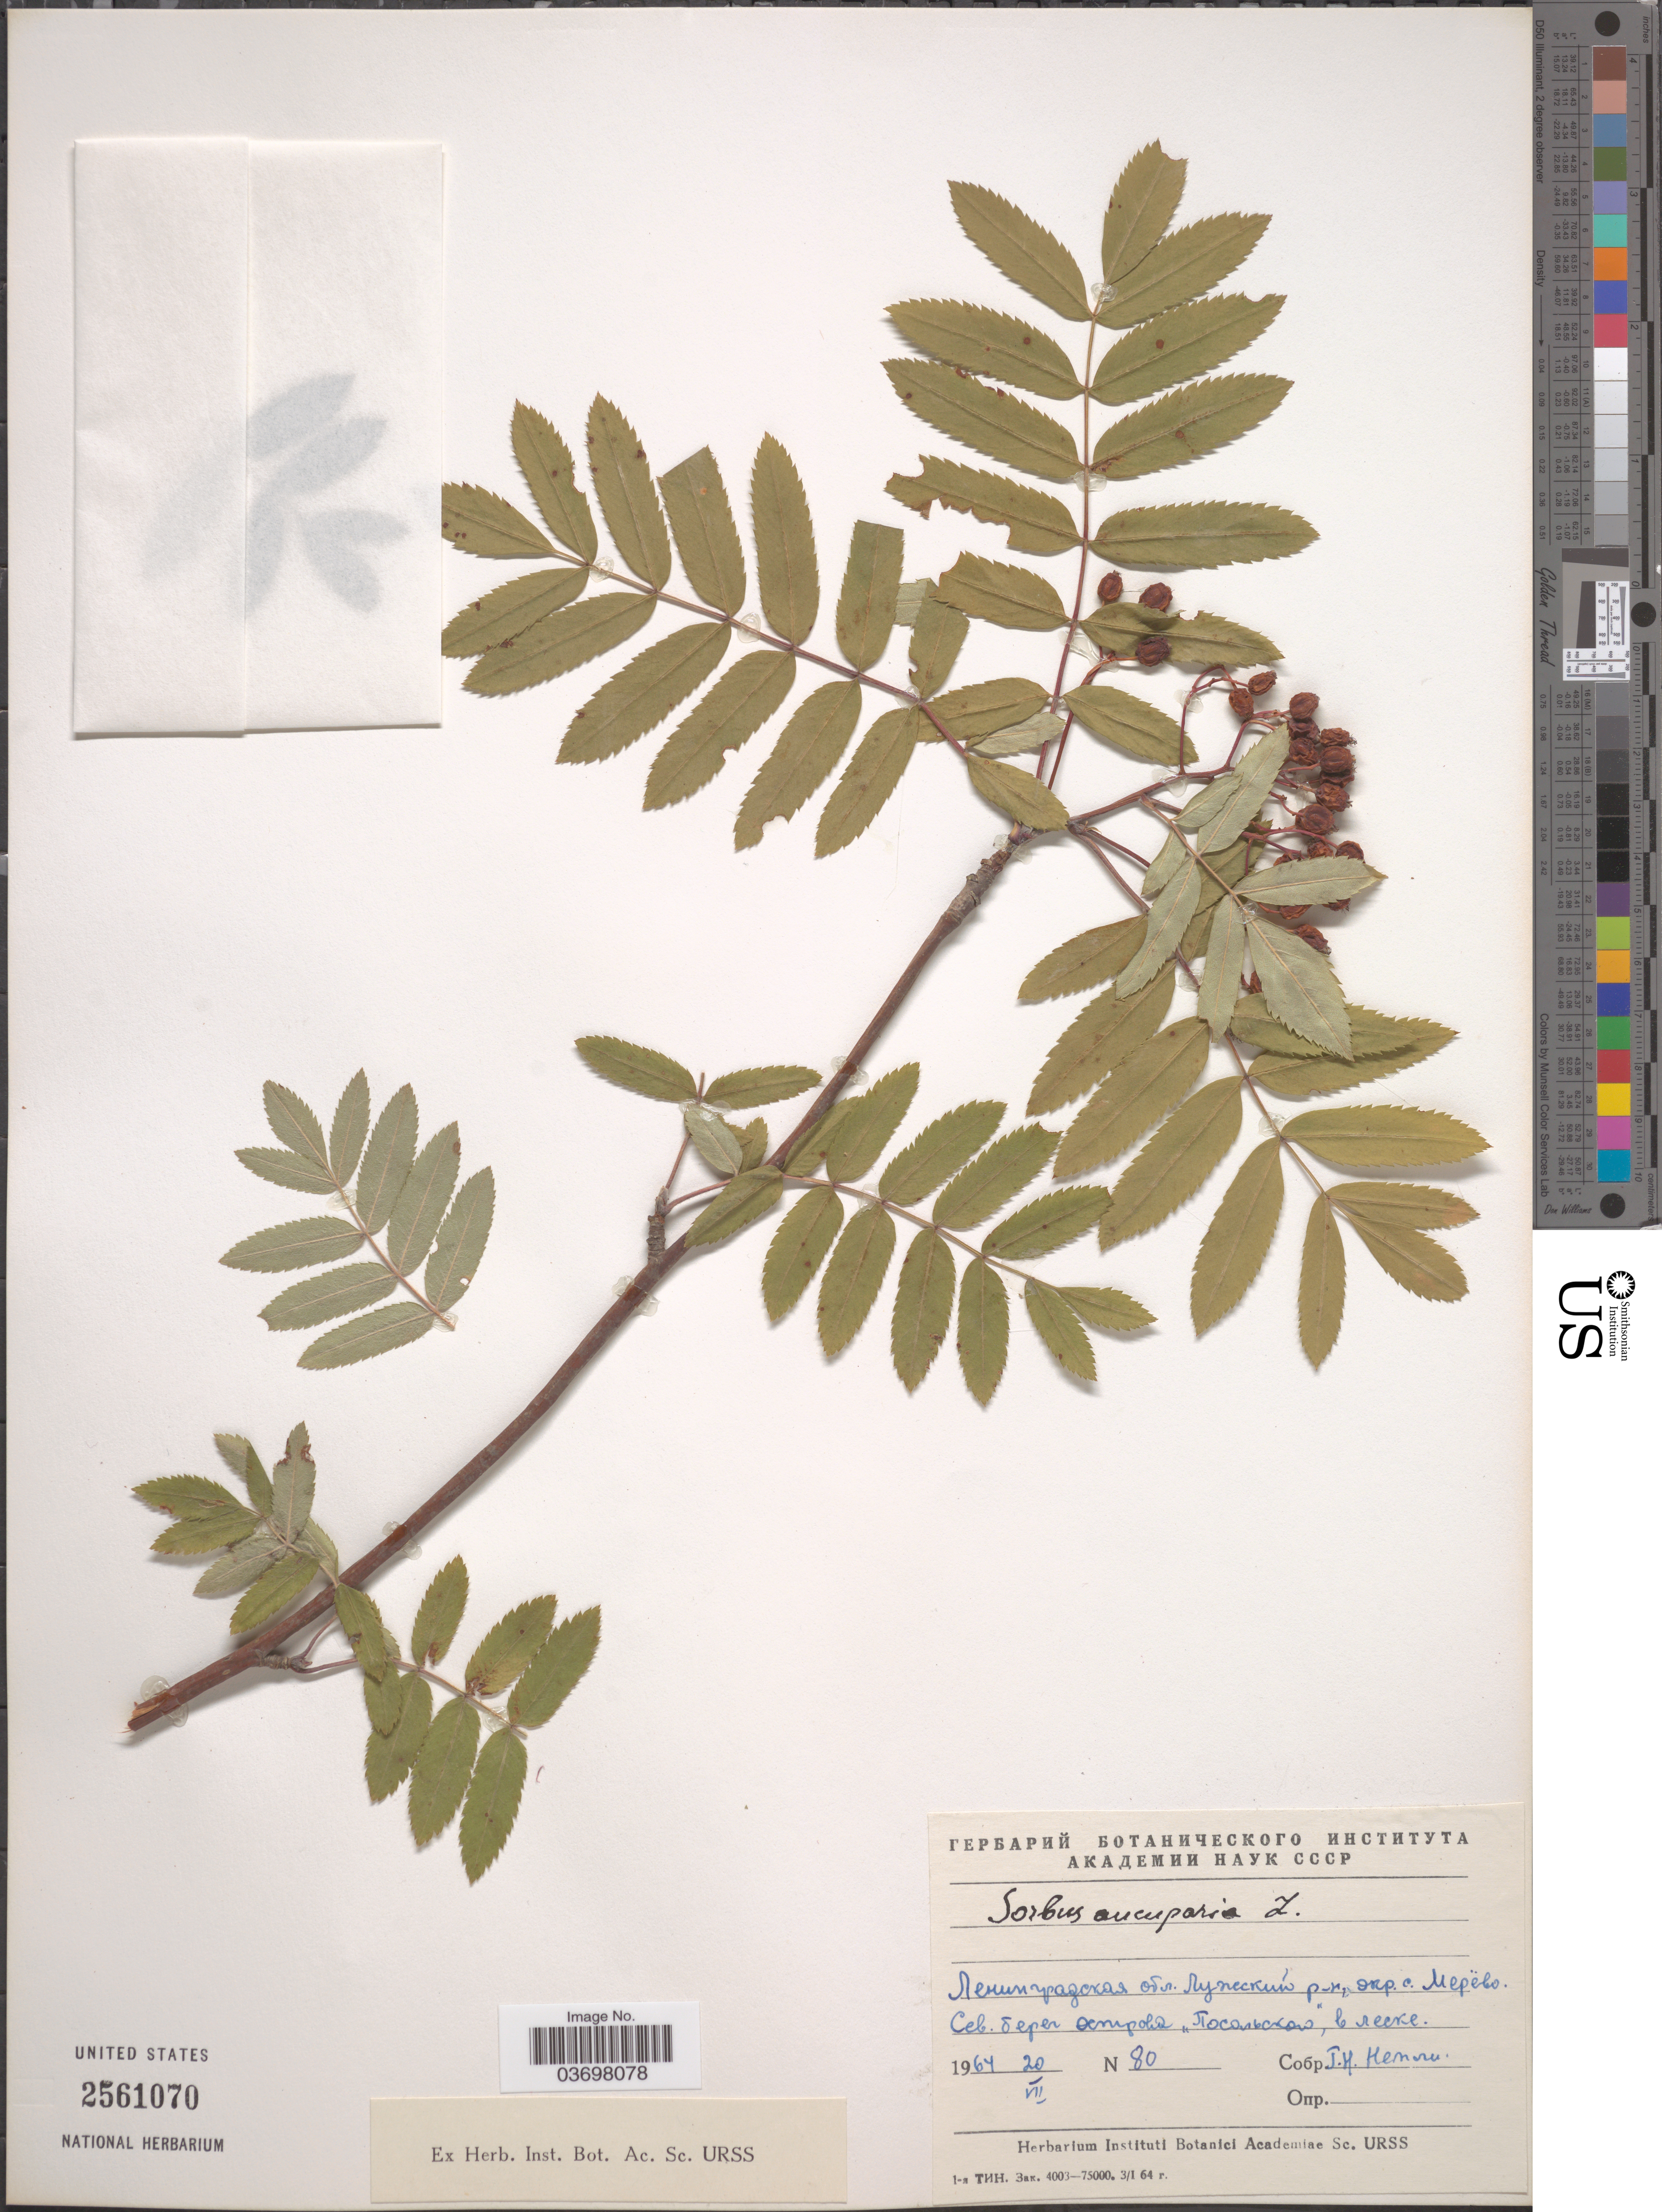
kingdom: Plantae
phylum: Tracheophyta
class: Magnoliopsida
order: Rosales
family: Rosaceae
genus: Sorbus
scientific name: Sorbus aucuparia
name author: L.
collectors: G. Nepli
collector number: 80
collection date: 1964-07-20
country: Russian Federation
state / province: Leningrad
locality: Vicinity of village Merevo, north shore of island Posolskiy.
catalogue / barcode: US 2561070